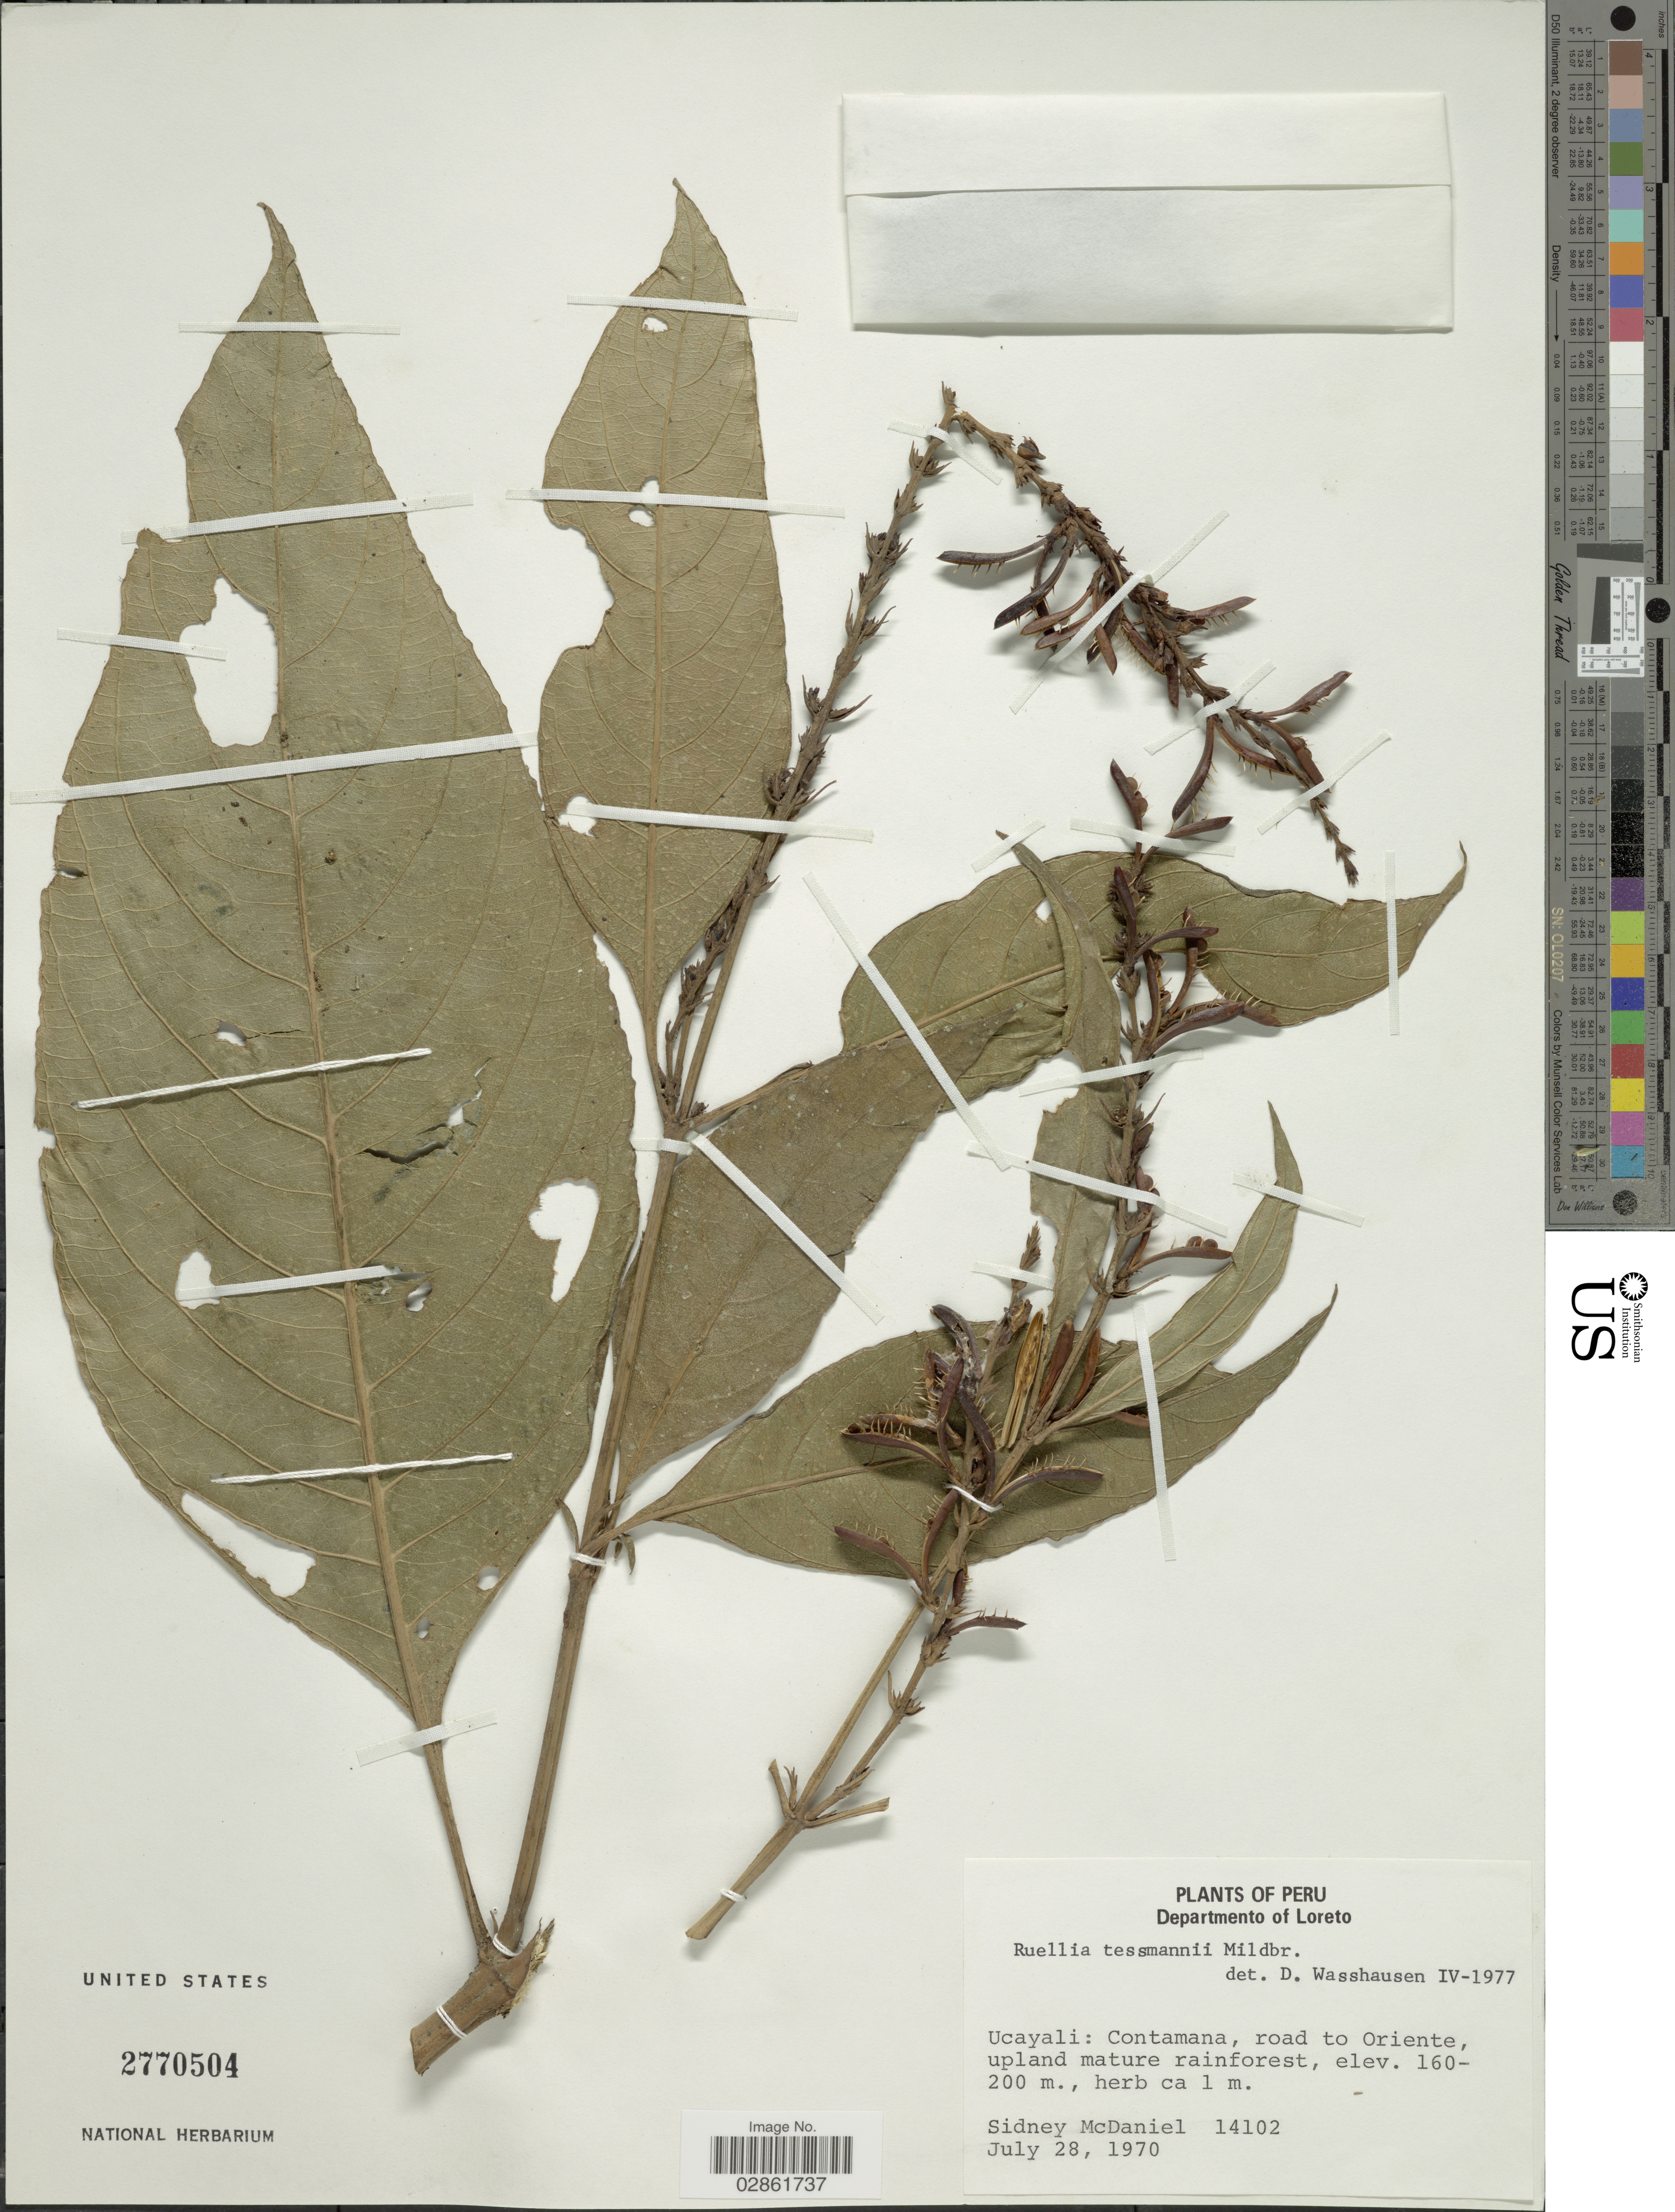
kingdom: Plantae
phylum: Tracheophyta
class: Magnoliopsida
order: Lamiales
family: Acanthaceae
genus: Ruellia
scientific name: Ruellia proxima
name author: Lindau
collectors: S. McDaniel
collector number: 14102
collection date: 1970-07-28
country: Peru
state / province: Loreto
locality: Departmento of Loreto. Ucayali: Contamana, road to Oriente.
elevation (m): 160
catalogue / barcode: US 2770504